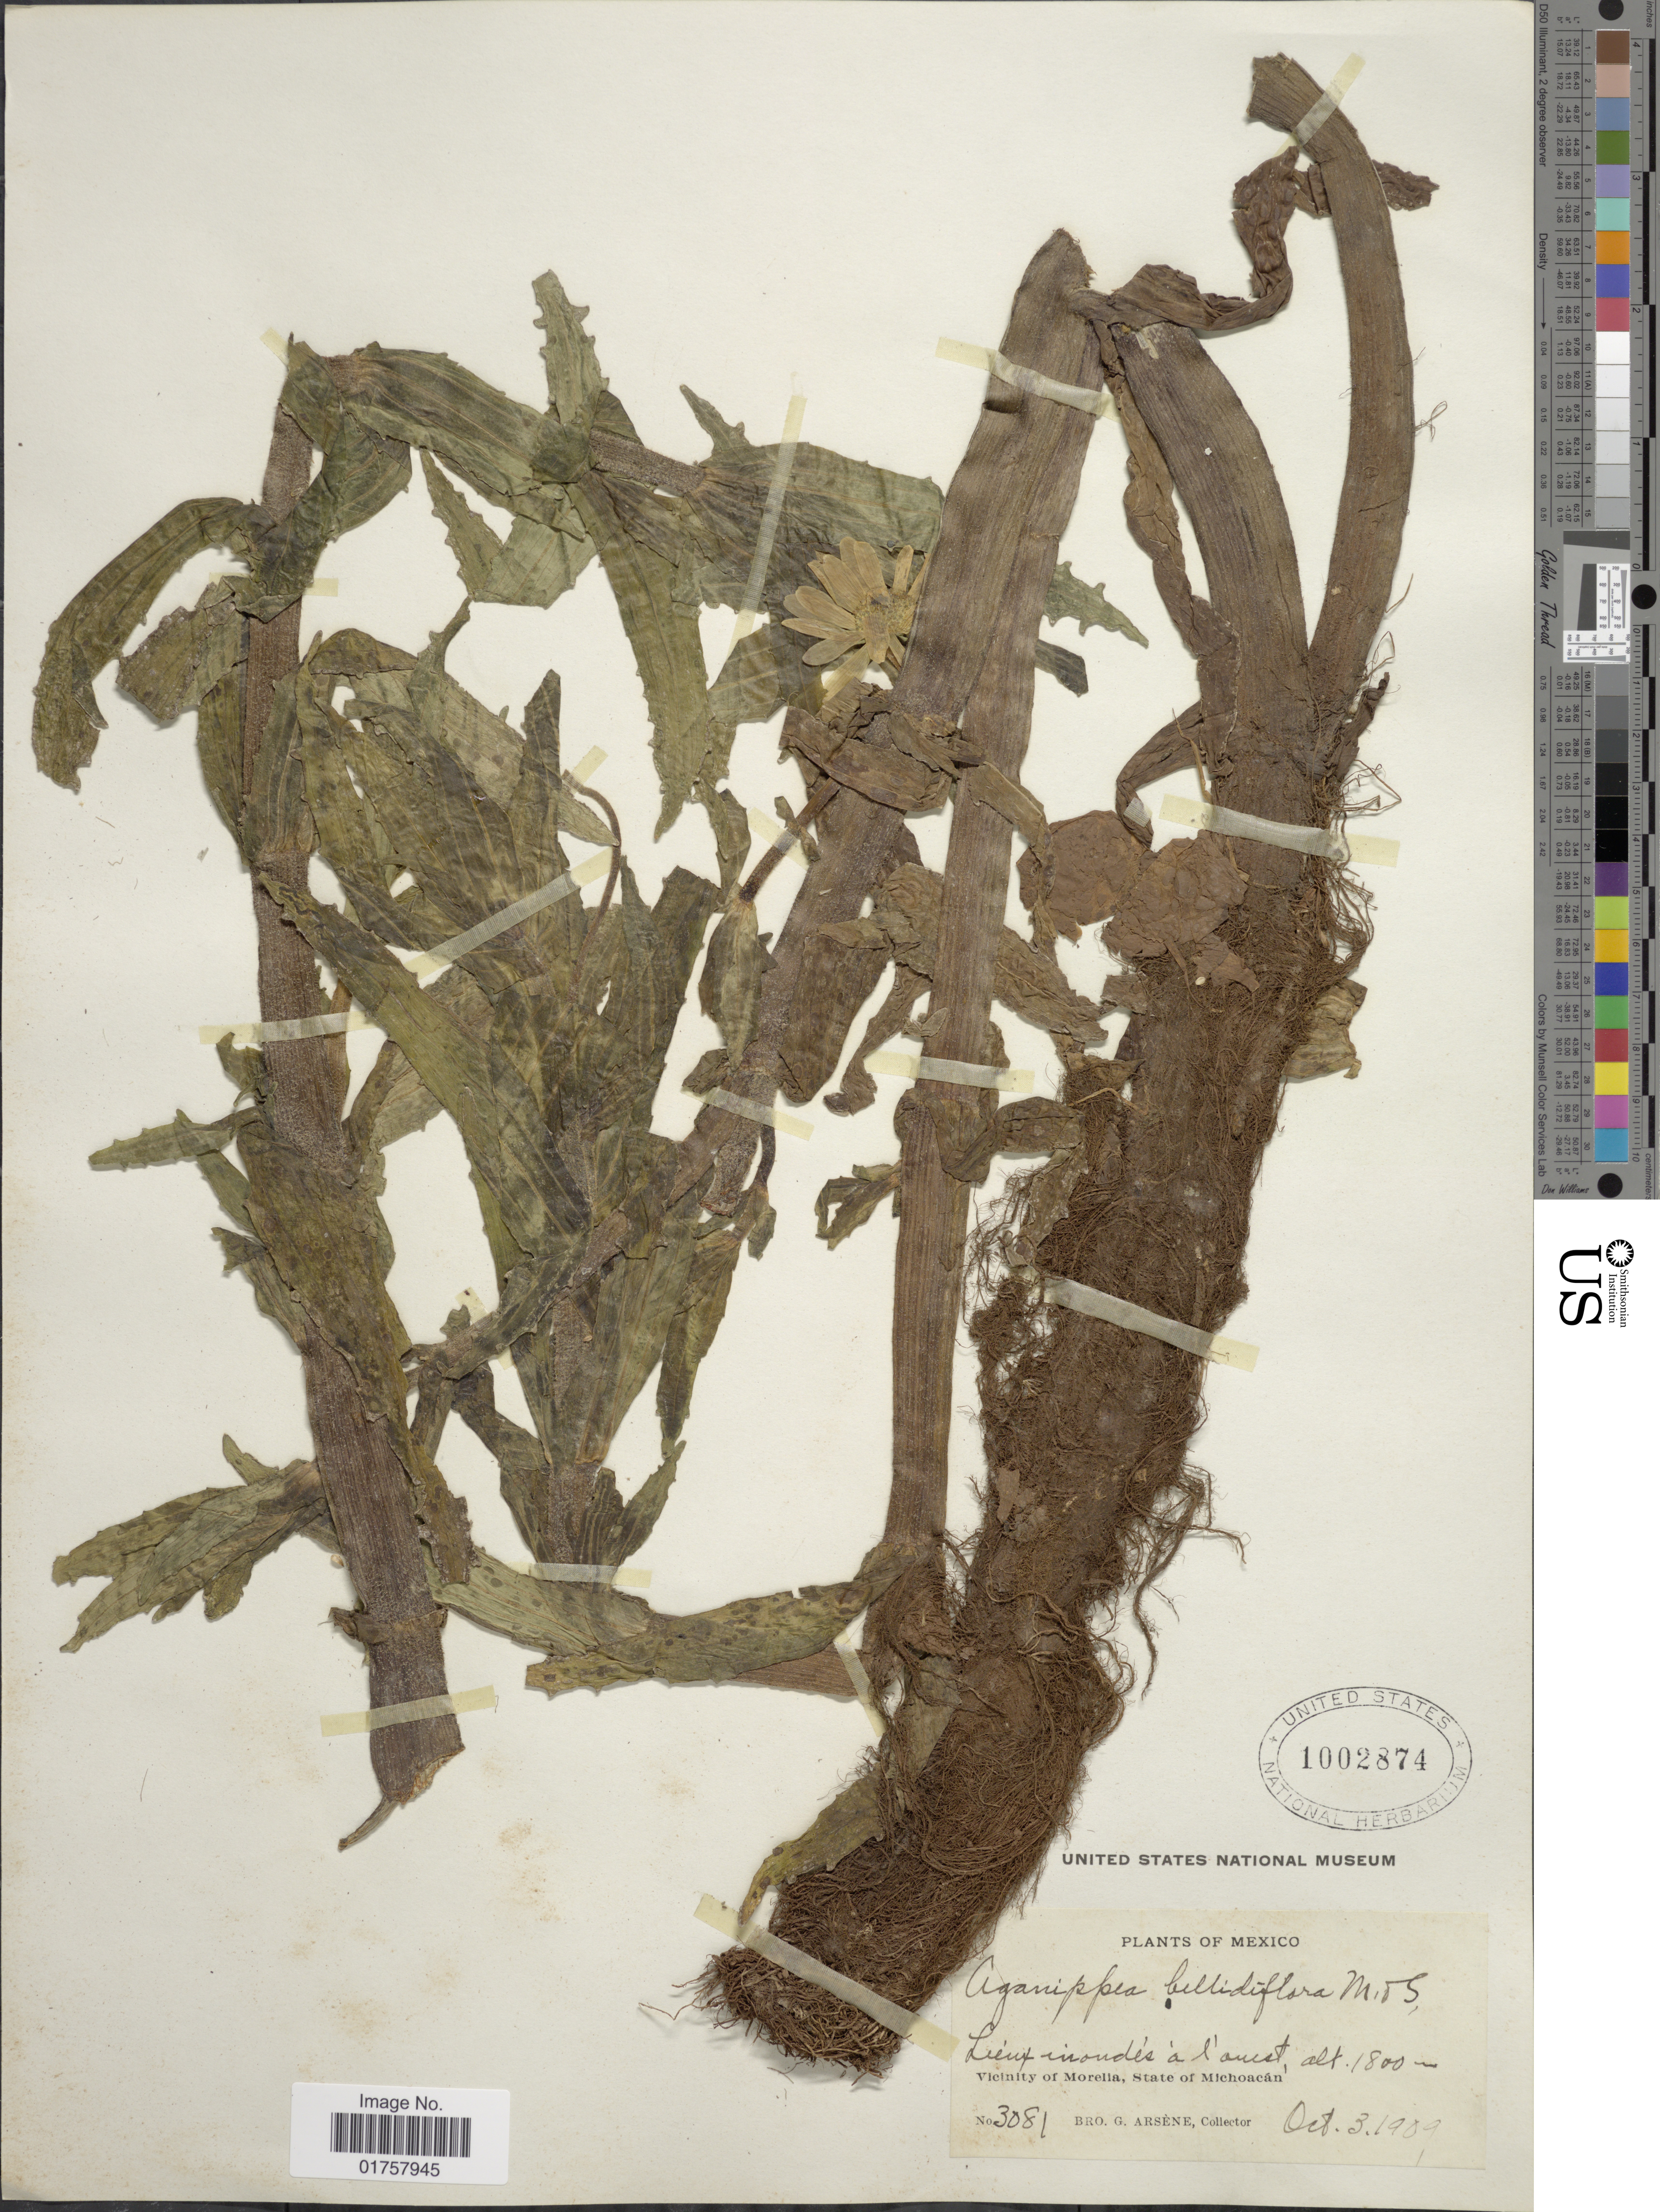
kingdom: Plantae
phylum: Tracheophyta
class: Magnoliopsida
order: Asterales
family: Asteraceae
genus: Jaegeria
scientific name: Jaegeria bellidiflora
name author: (Moc. & Sessé ex DC.) A.M. Torres & Beaman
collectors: Bro. G. Arsène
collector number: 3081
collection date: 1909-10-03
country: Mexico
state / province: Michoacán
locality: Lieux inondés á l' ouest, Vicinity of Morelia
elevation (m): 1800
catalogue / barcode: US 1002874